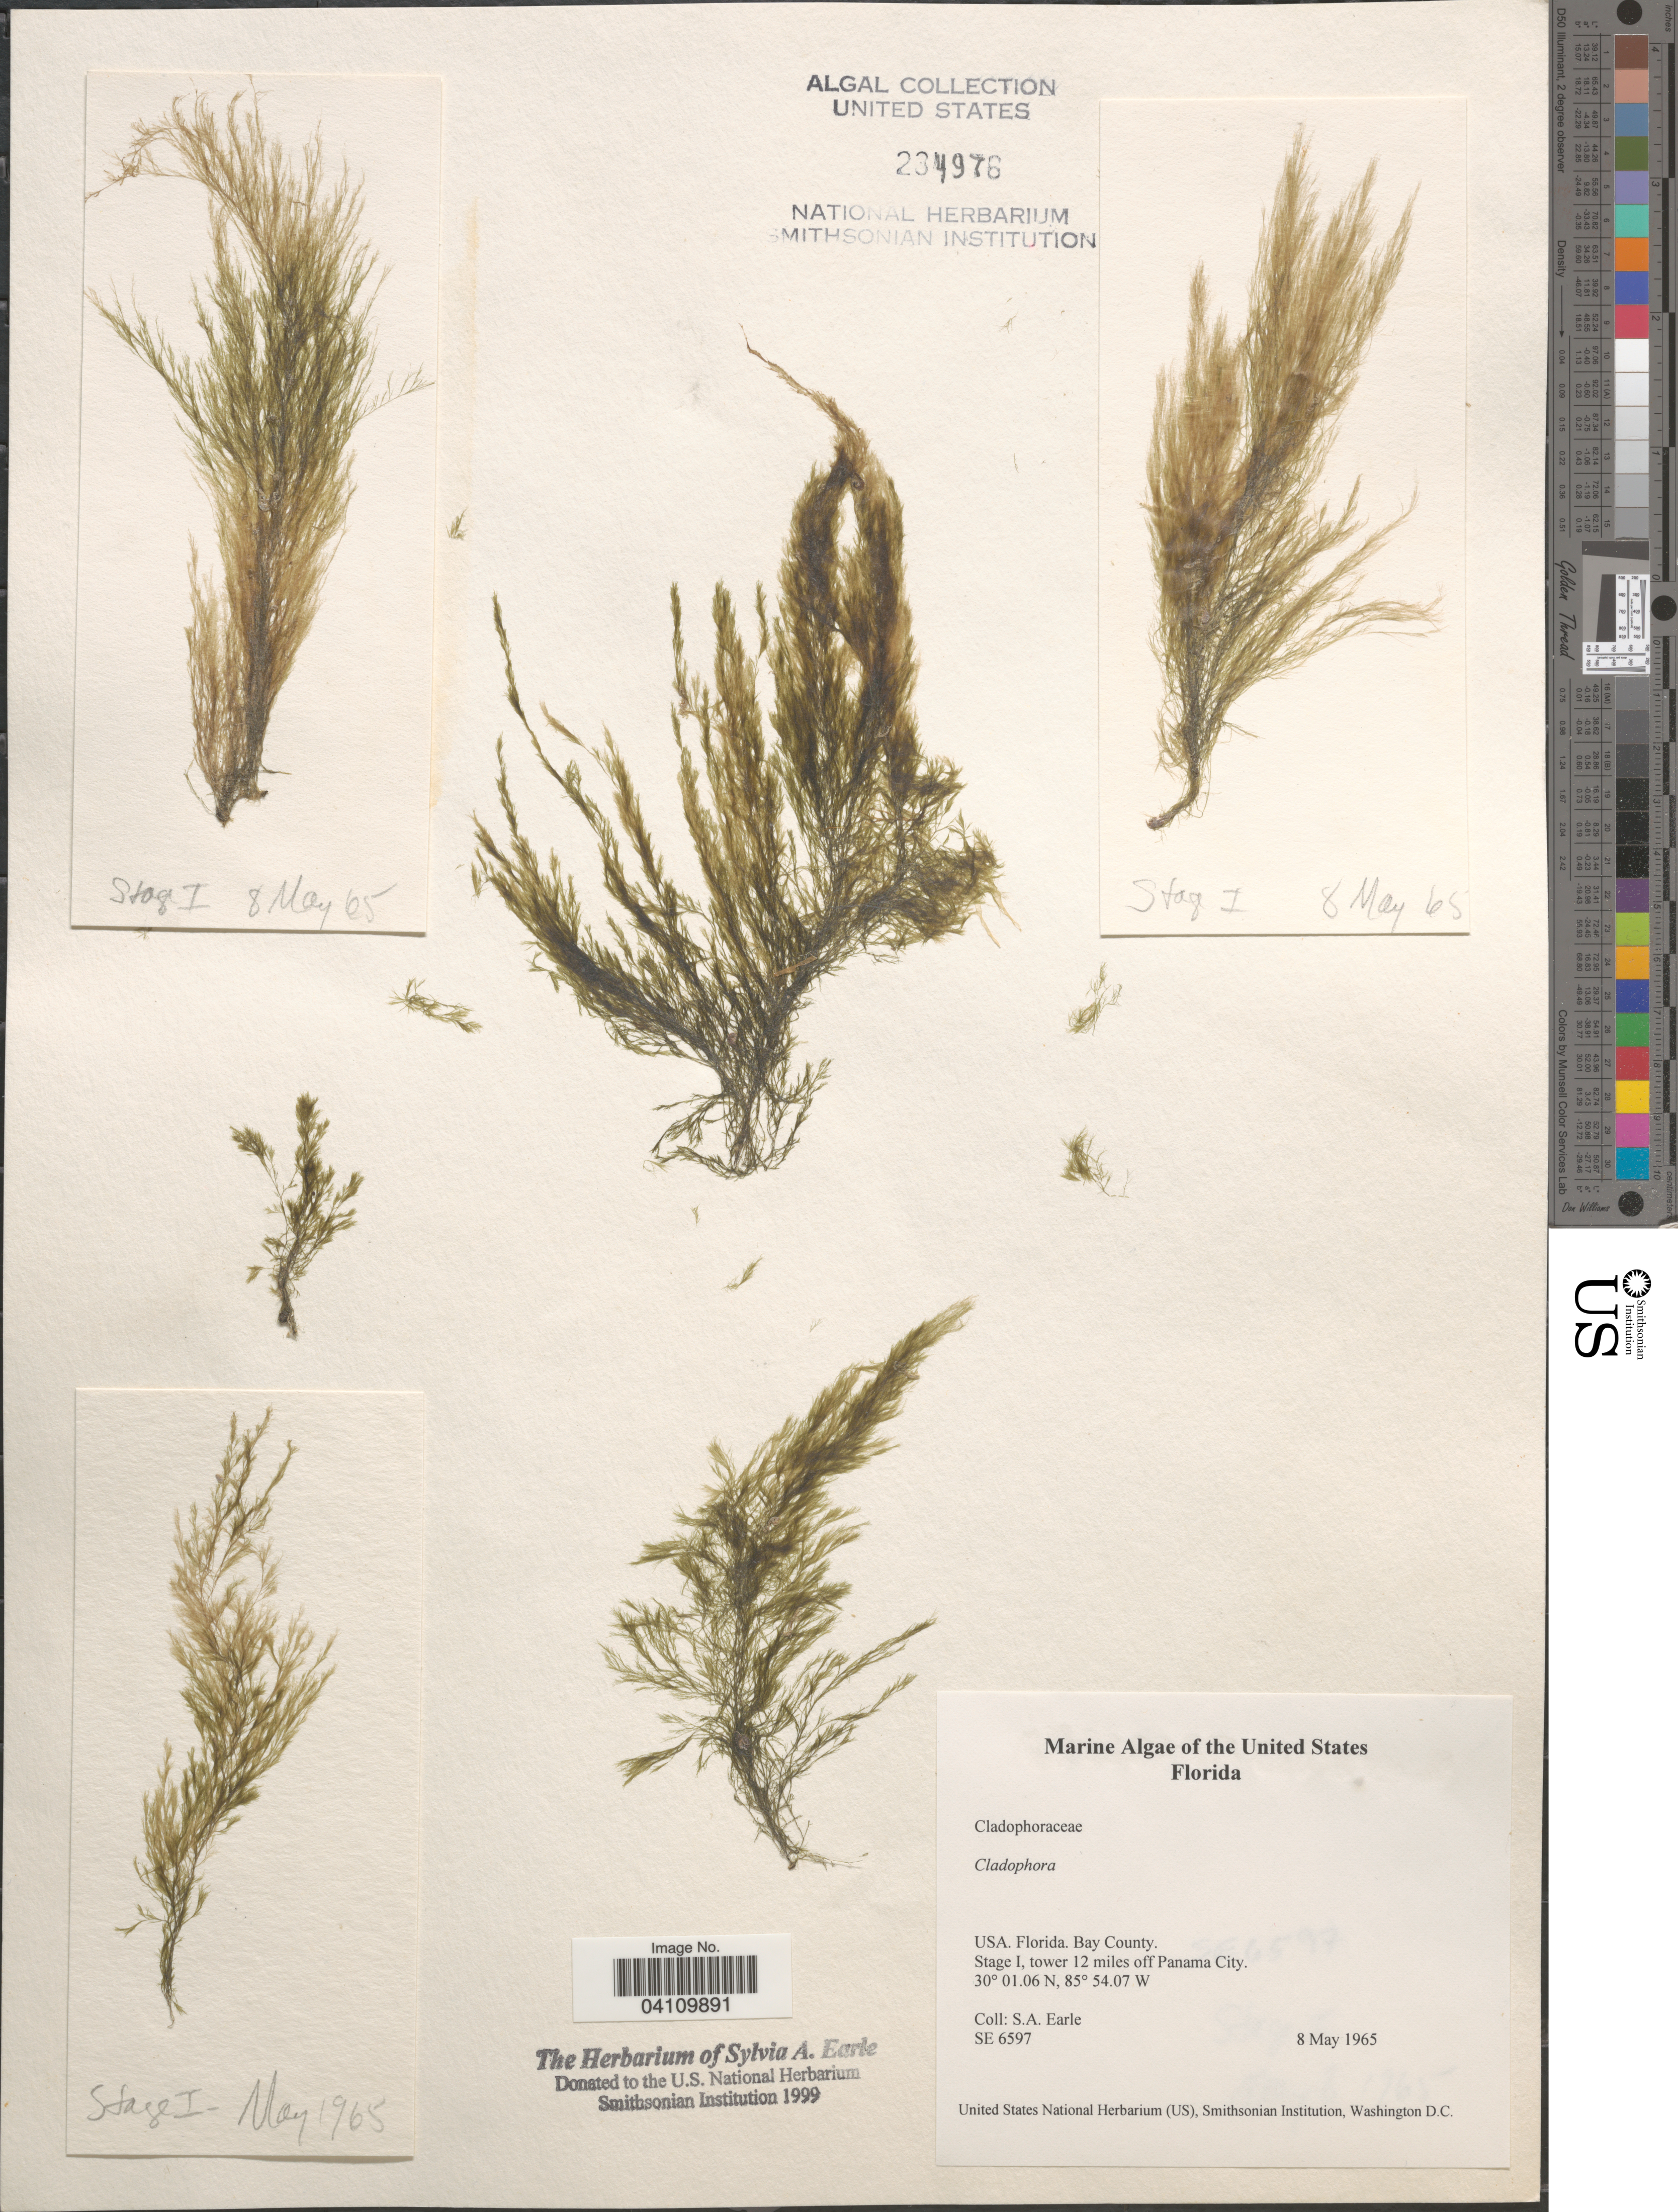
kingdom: Plantae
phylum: Chlorophyta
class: Ulvophyceae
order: Cladophorales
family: Cladophoraceae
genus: Cladophora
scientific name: Cladophora sp.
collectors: S. A. Earle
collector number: SE 6597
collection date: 1965-05-08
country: United States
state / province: Florida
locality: Bay County. Stage I, tower 12 miles off Panama City.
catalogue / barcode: US 234976